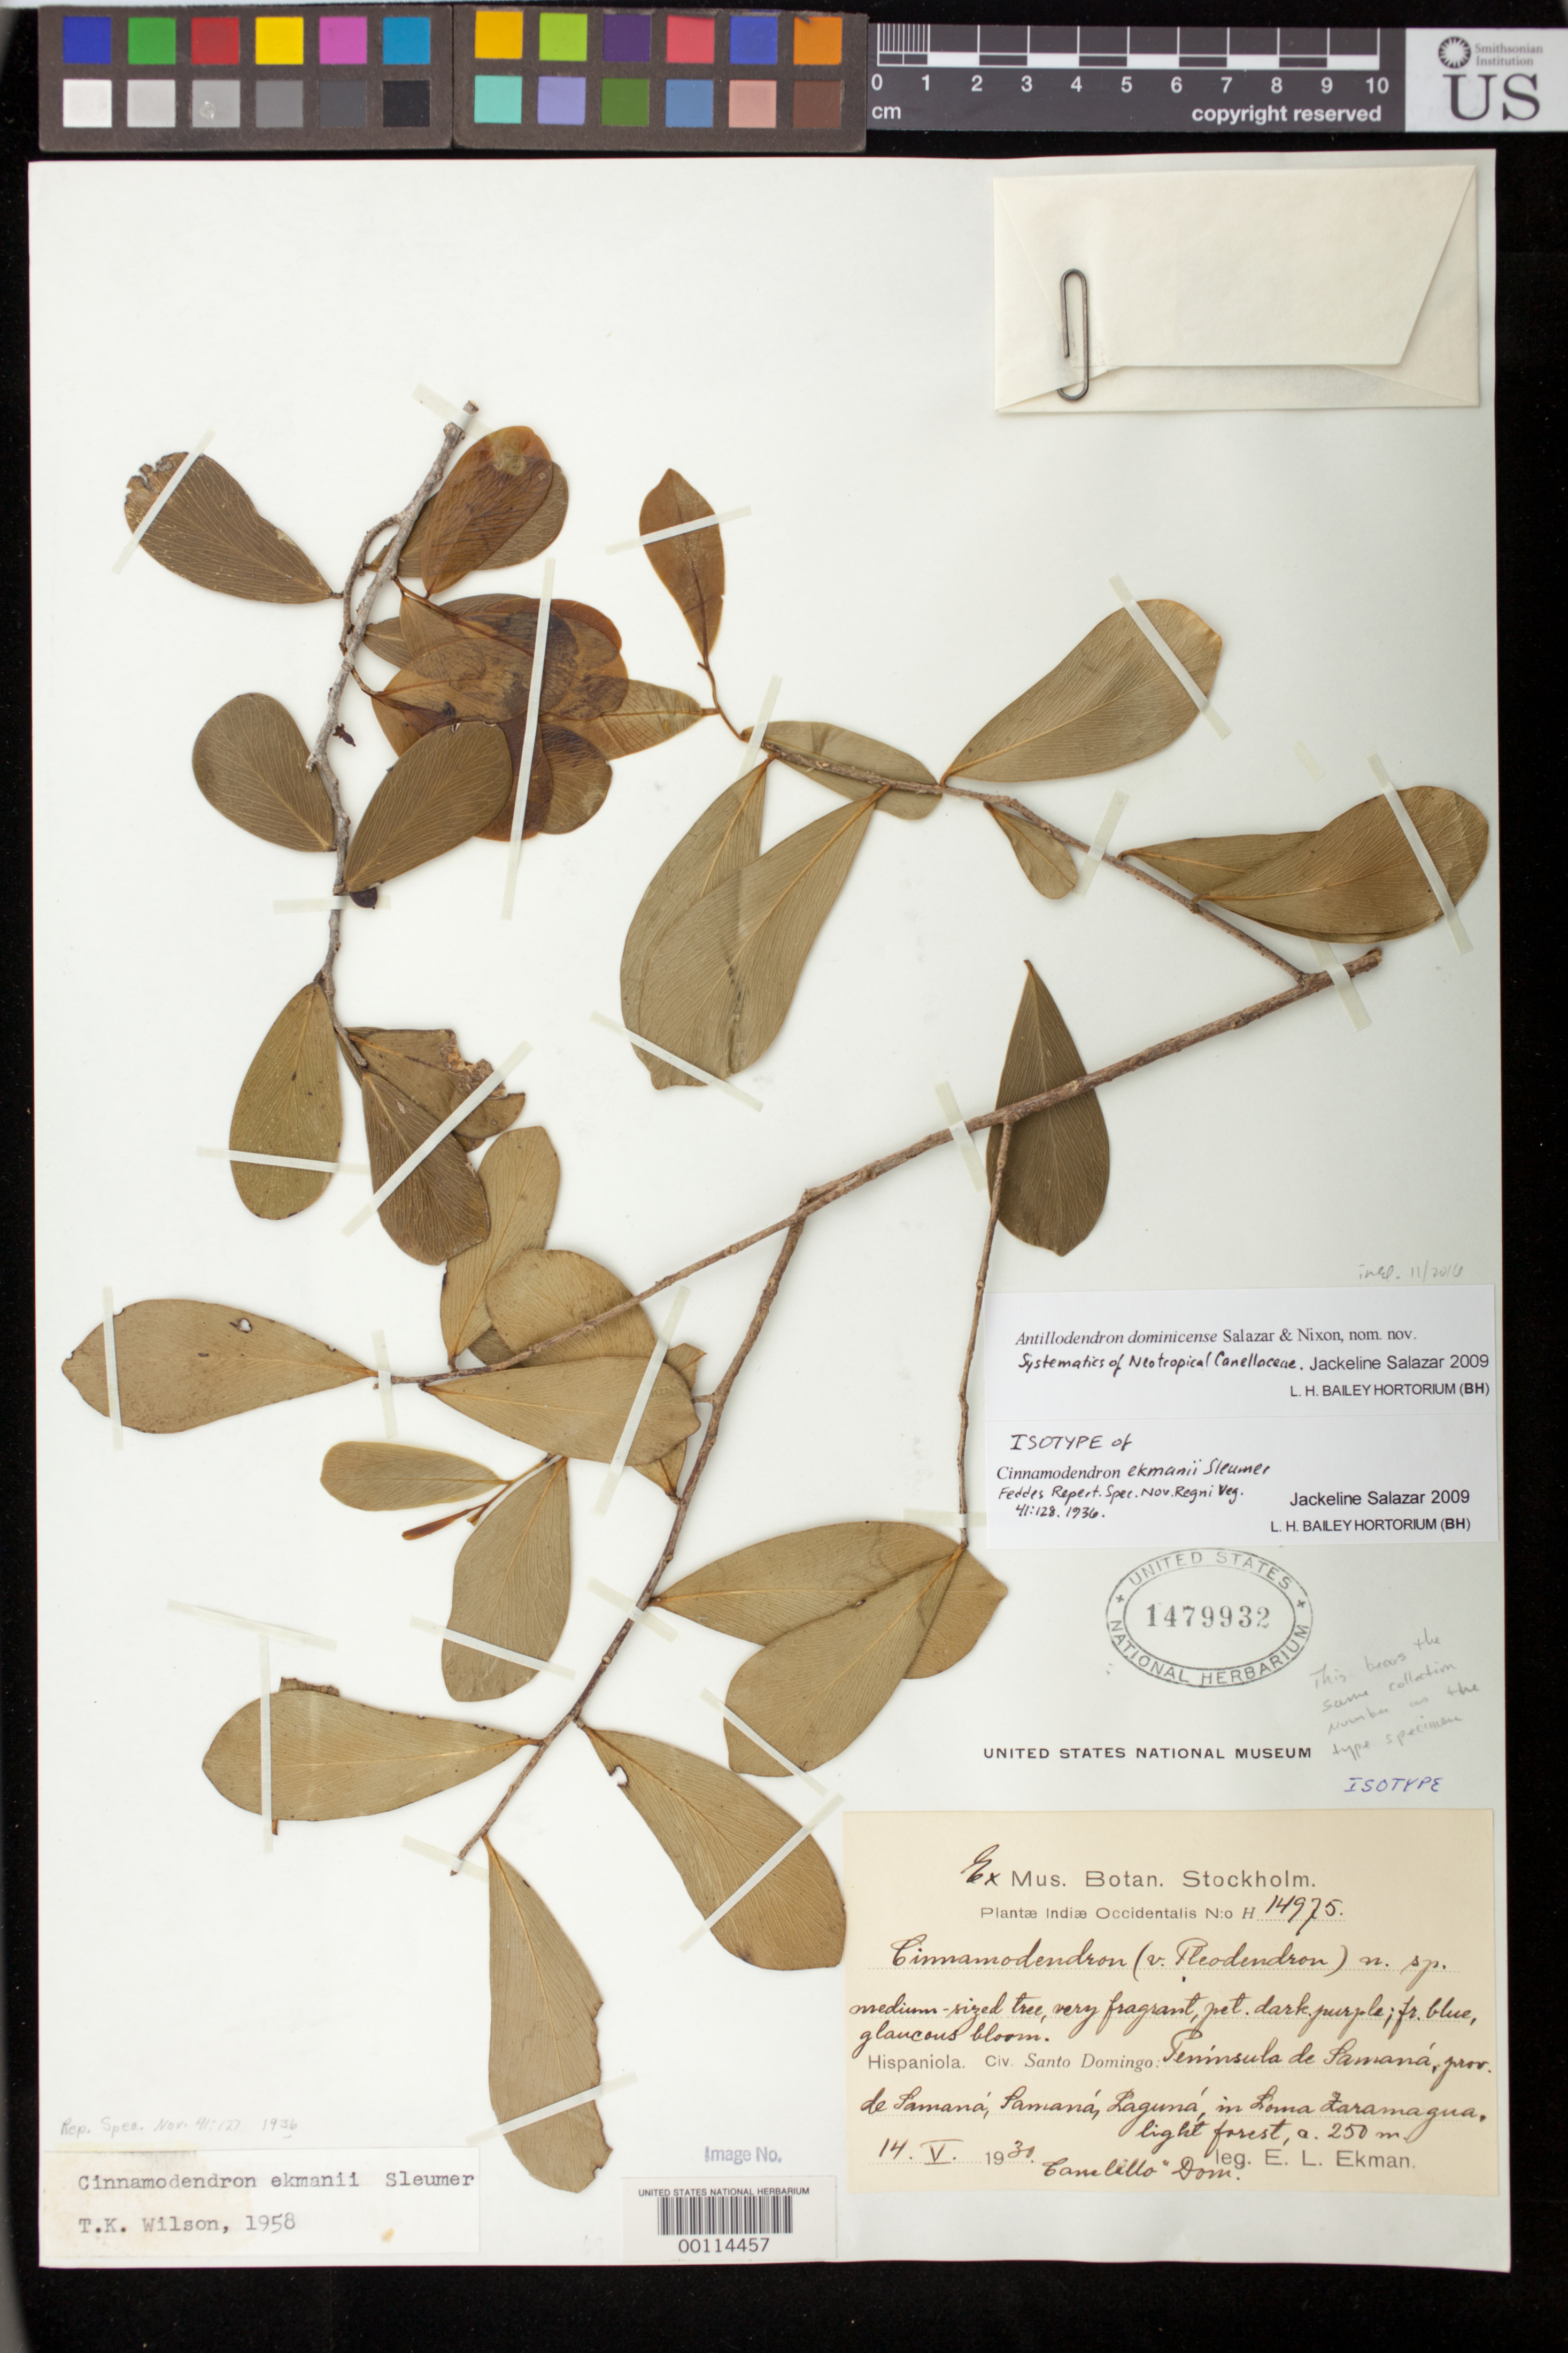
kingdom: Plantae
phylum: Tracheophyta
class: Magnoliopsida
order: Canellales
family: Canellaceae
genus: Cinnamodendron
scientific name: Cinnamodendron ekmanii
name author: Sleumer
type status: Isotype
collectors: E. L. Ekman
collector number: H 14975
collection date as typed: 14 May 1930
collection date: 1930-05-14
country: Dominican Republic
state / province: Samaná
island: Hispaniola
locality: Hispaniola. Civ. Santo Domingo: Peninsula de Samaná, prov. de Samaná, Samaná, Laguná, in Loma Zaramagua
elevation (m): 250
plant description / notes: Annotated by J. Salazar (2009) as "Antillodendron dominicense Salazar & Nixon, nom. nov.", name not validly published (thesis only).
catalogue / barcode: US 1479932